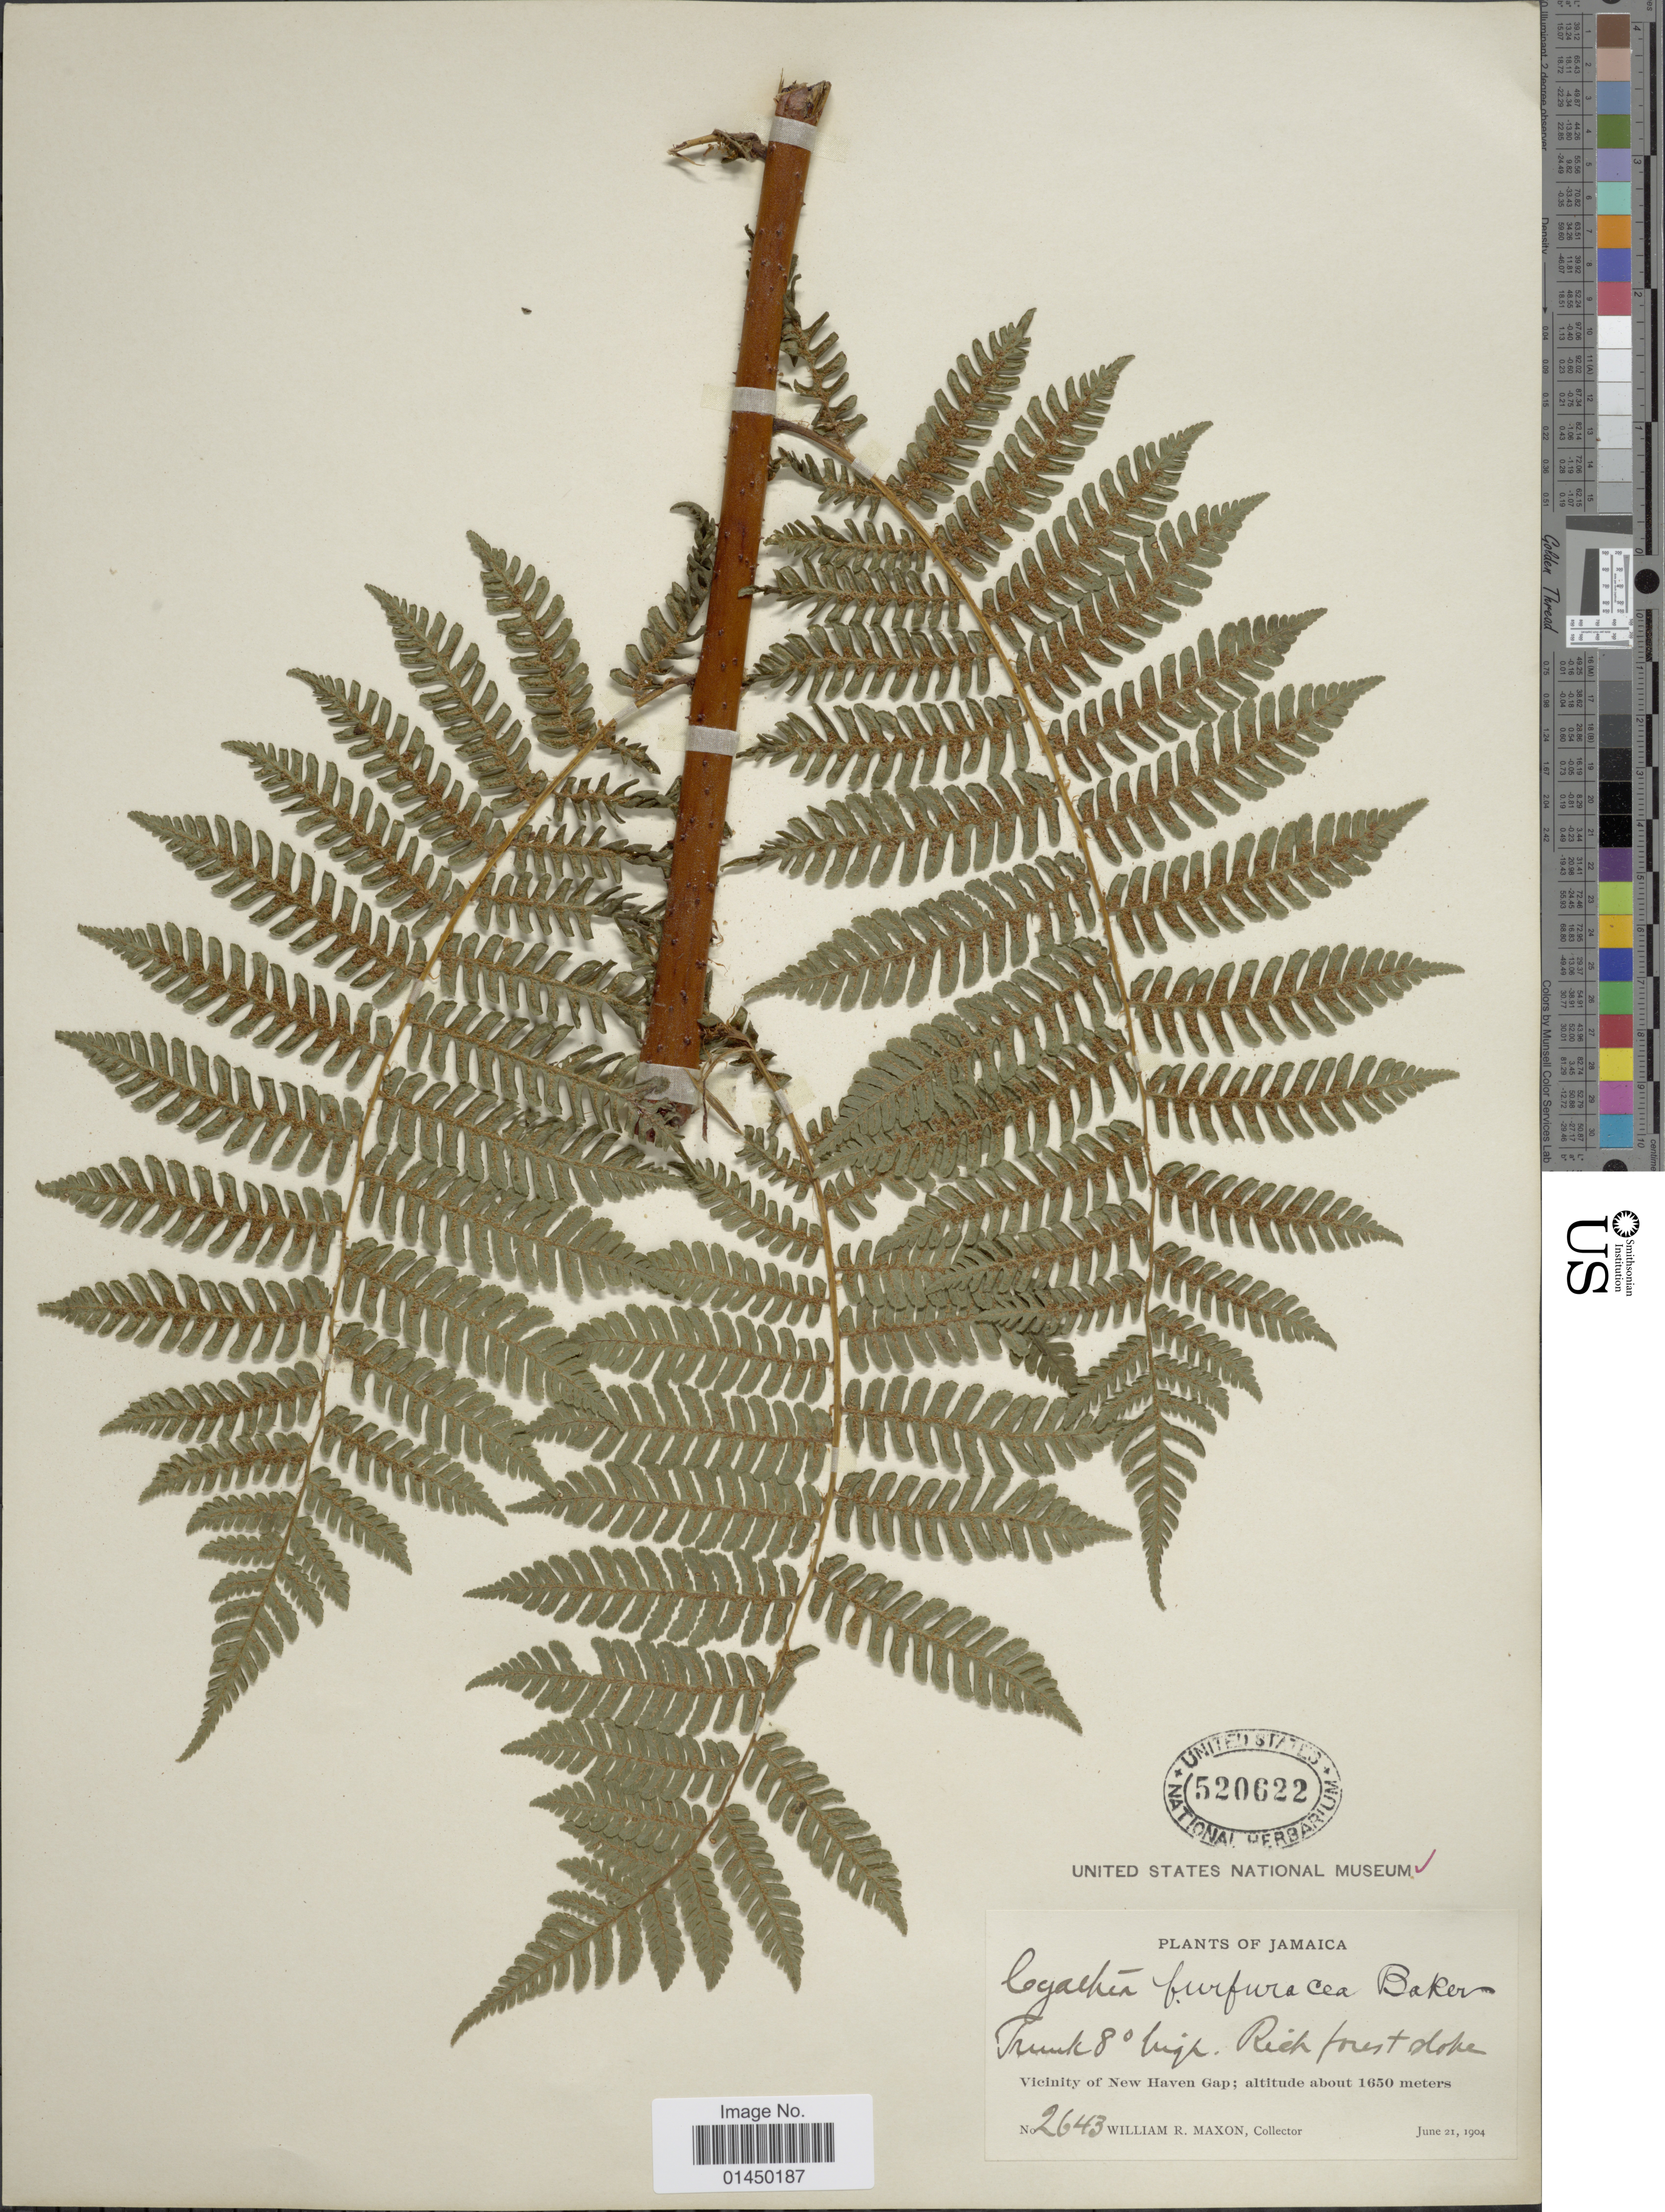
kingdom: Plantae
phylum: Tracheophyta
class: Polypodiopsida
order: Cyatheales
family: Cyatheaceae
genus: Cyathea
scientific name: Cyathea furfuracea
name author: Christ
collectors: W. R. Maxon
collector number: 2643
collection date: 1904-06-21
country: Jamaica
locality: Vicinity of New Haven Gap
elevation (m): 1650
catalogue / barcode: US 520622